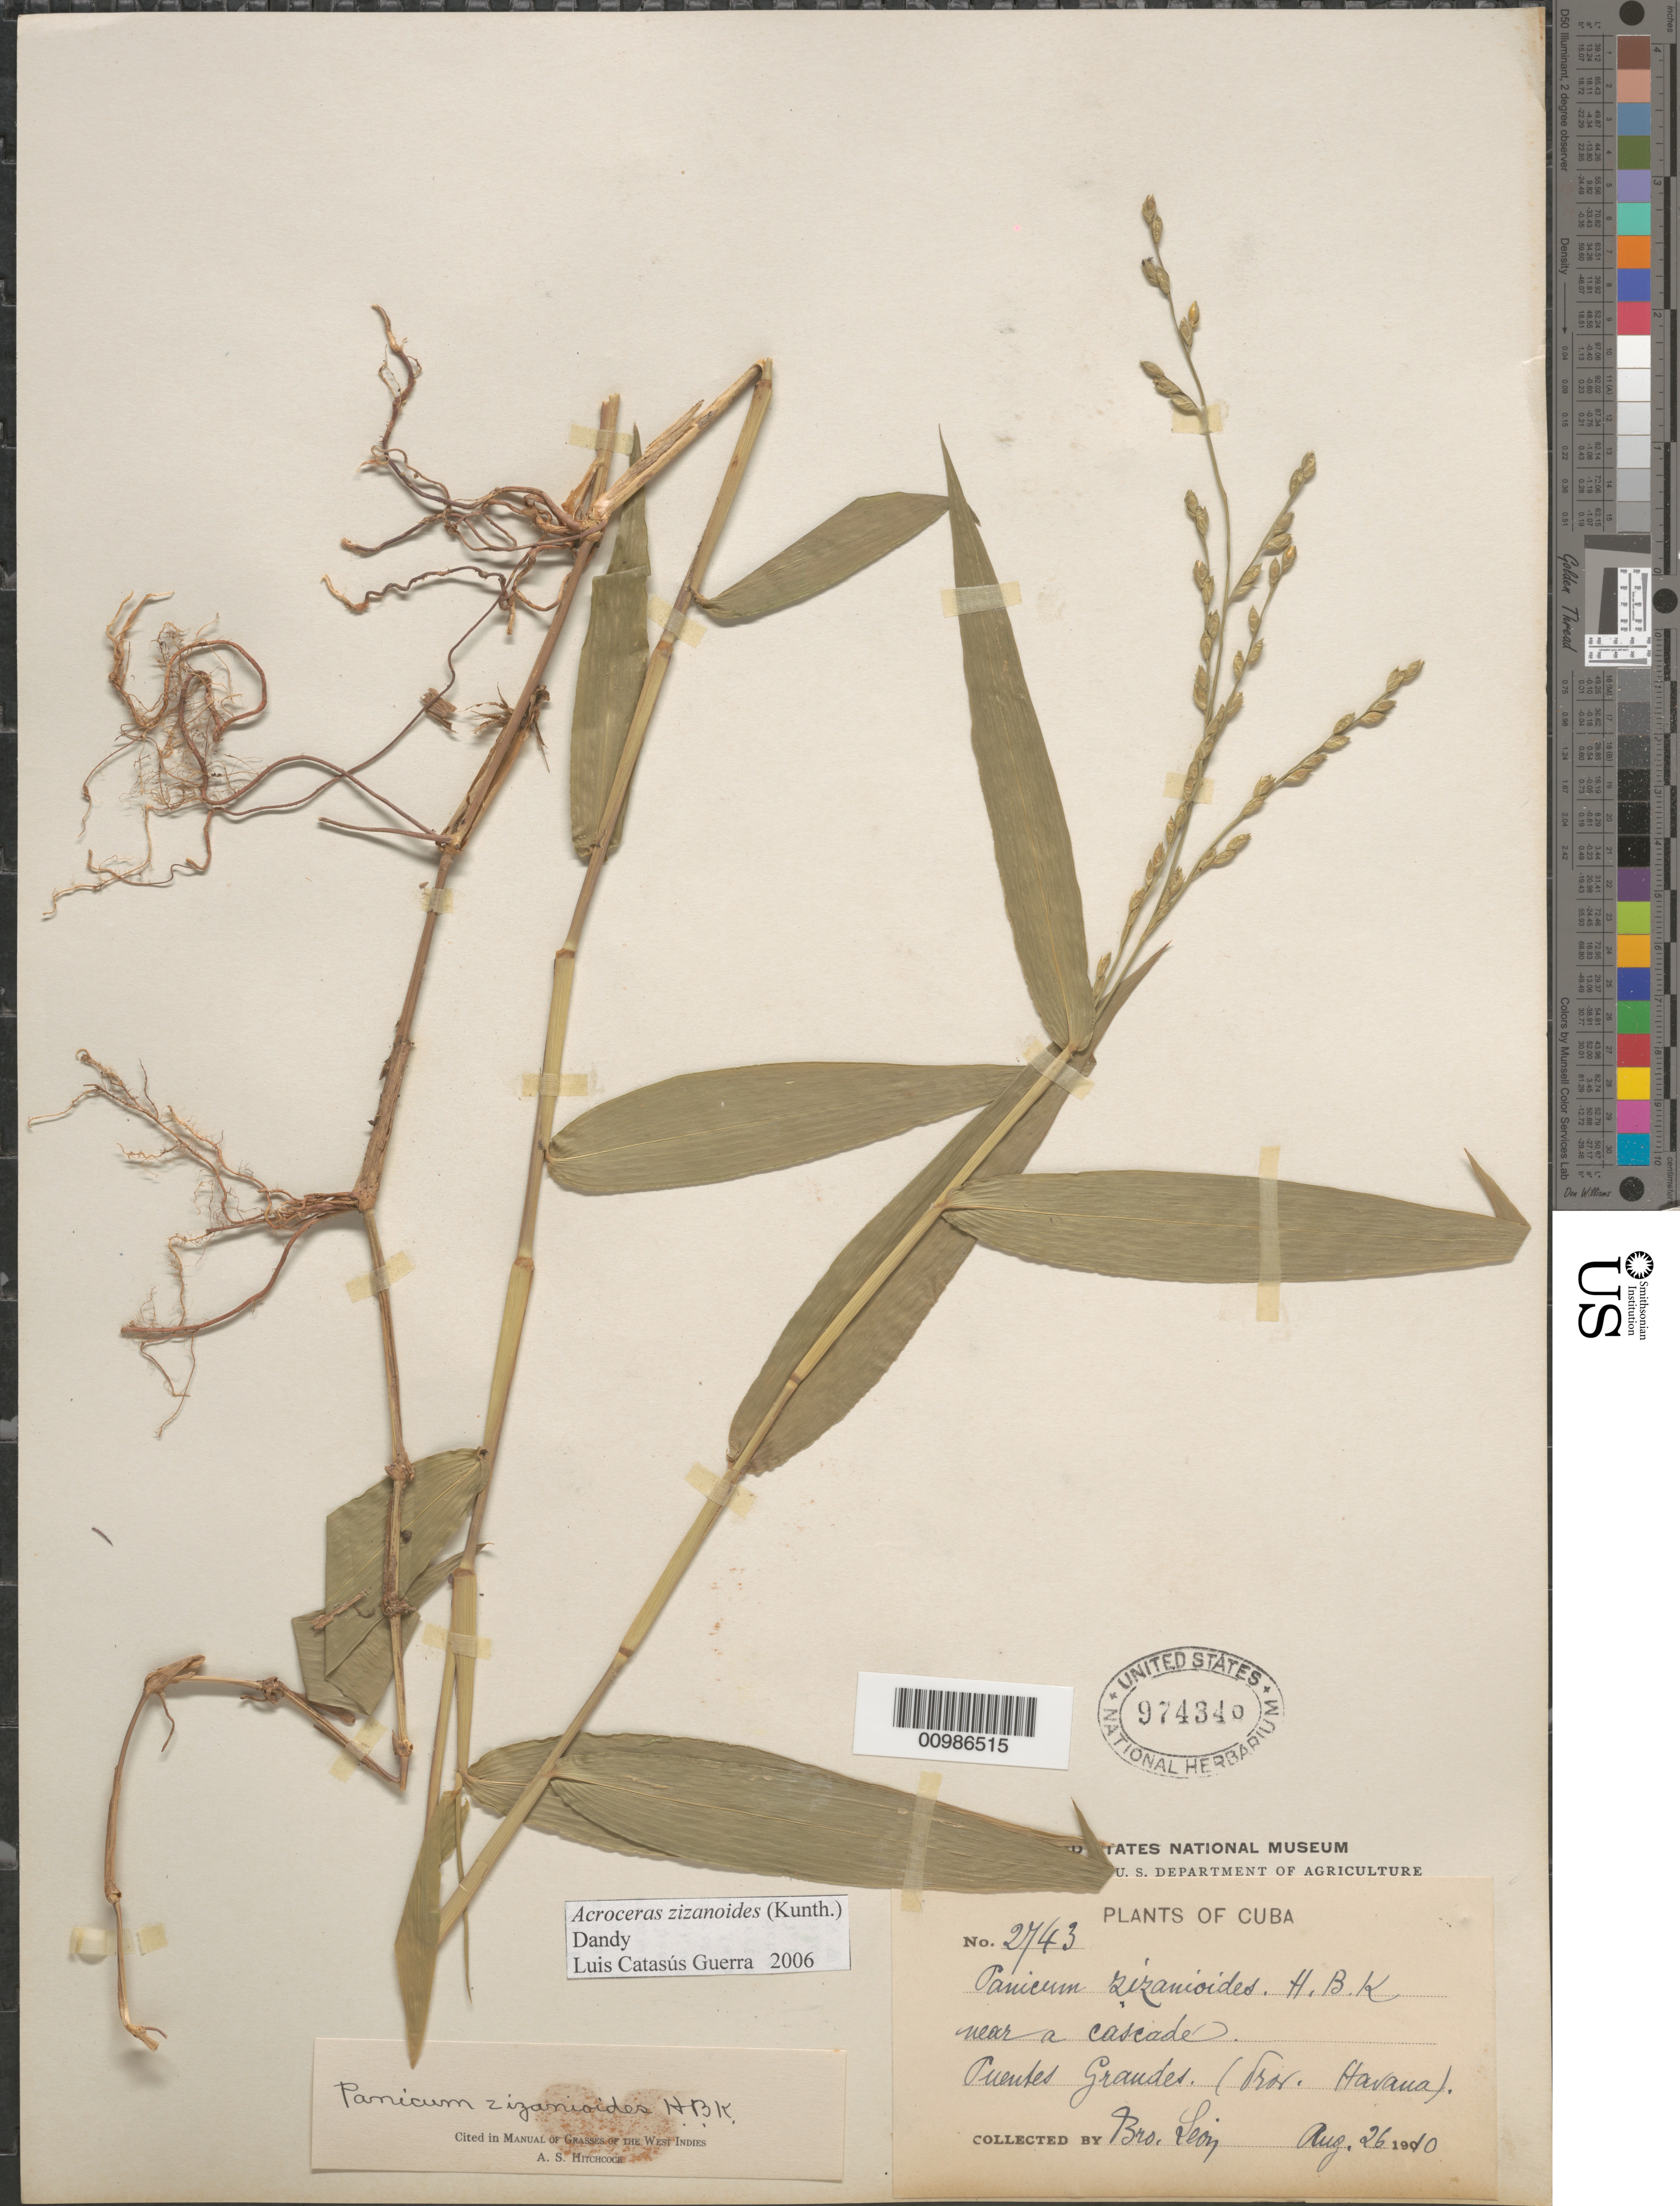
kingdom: Plantae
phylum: Tracheophyta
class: Liliopsida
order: Poales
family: Poaceae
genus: Acroceras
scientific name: Acroceras zizanioides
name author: (Kunth) Dandy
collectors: Bro. León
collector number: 2743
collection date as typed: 26 Aug 1910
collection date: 1910-08-26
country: Cuba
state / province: La Habana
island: Cuba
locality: La Habana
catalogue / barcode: US 974340